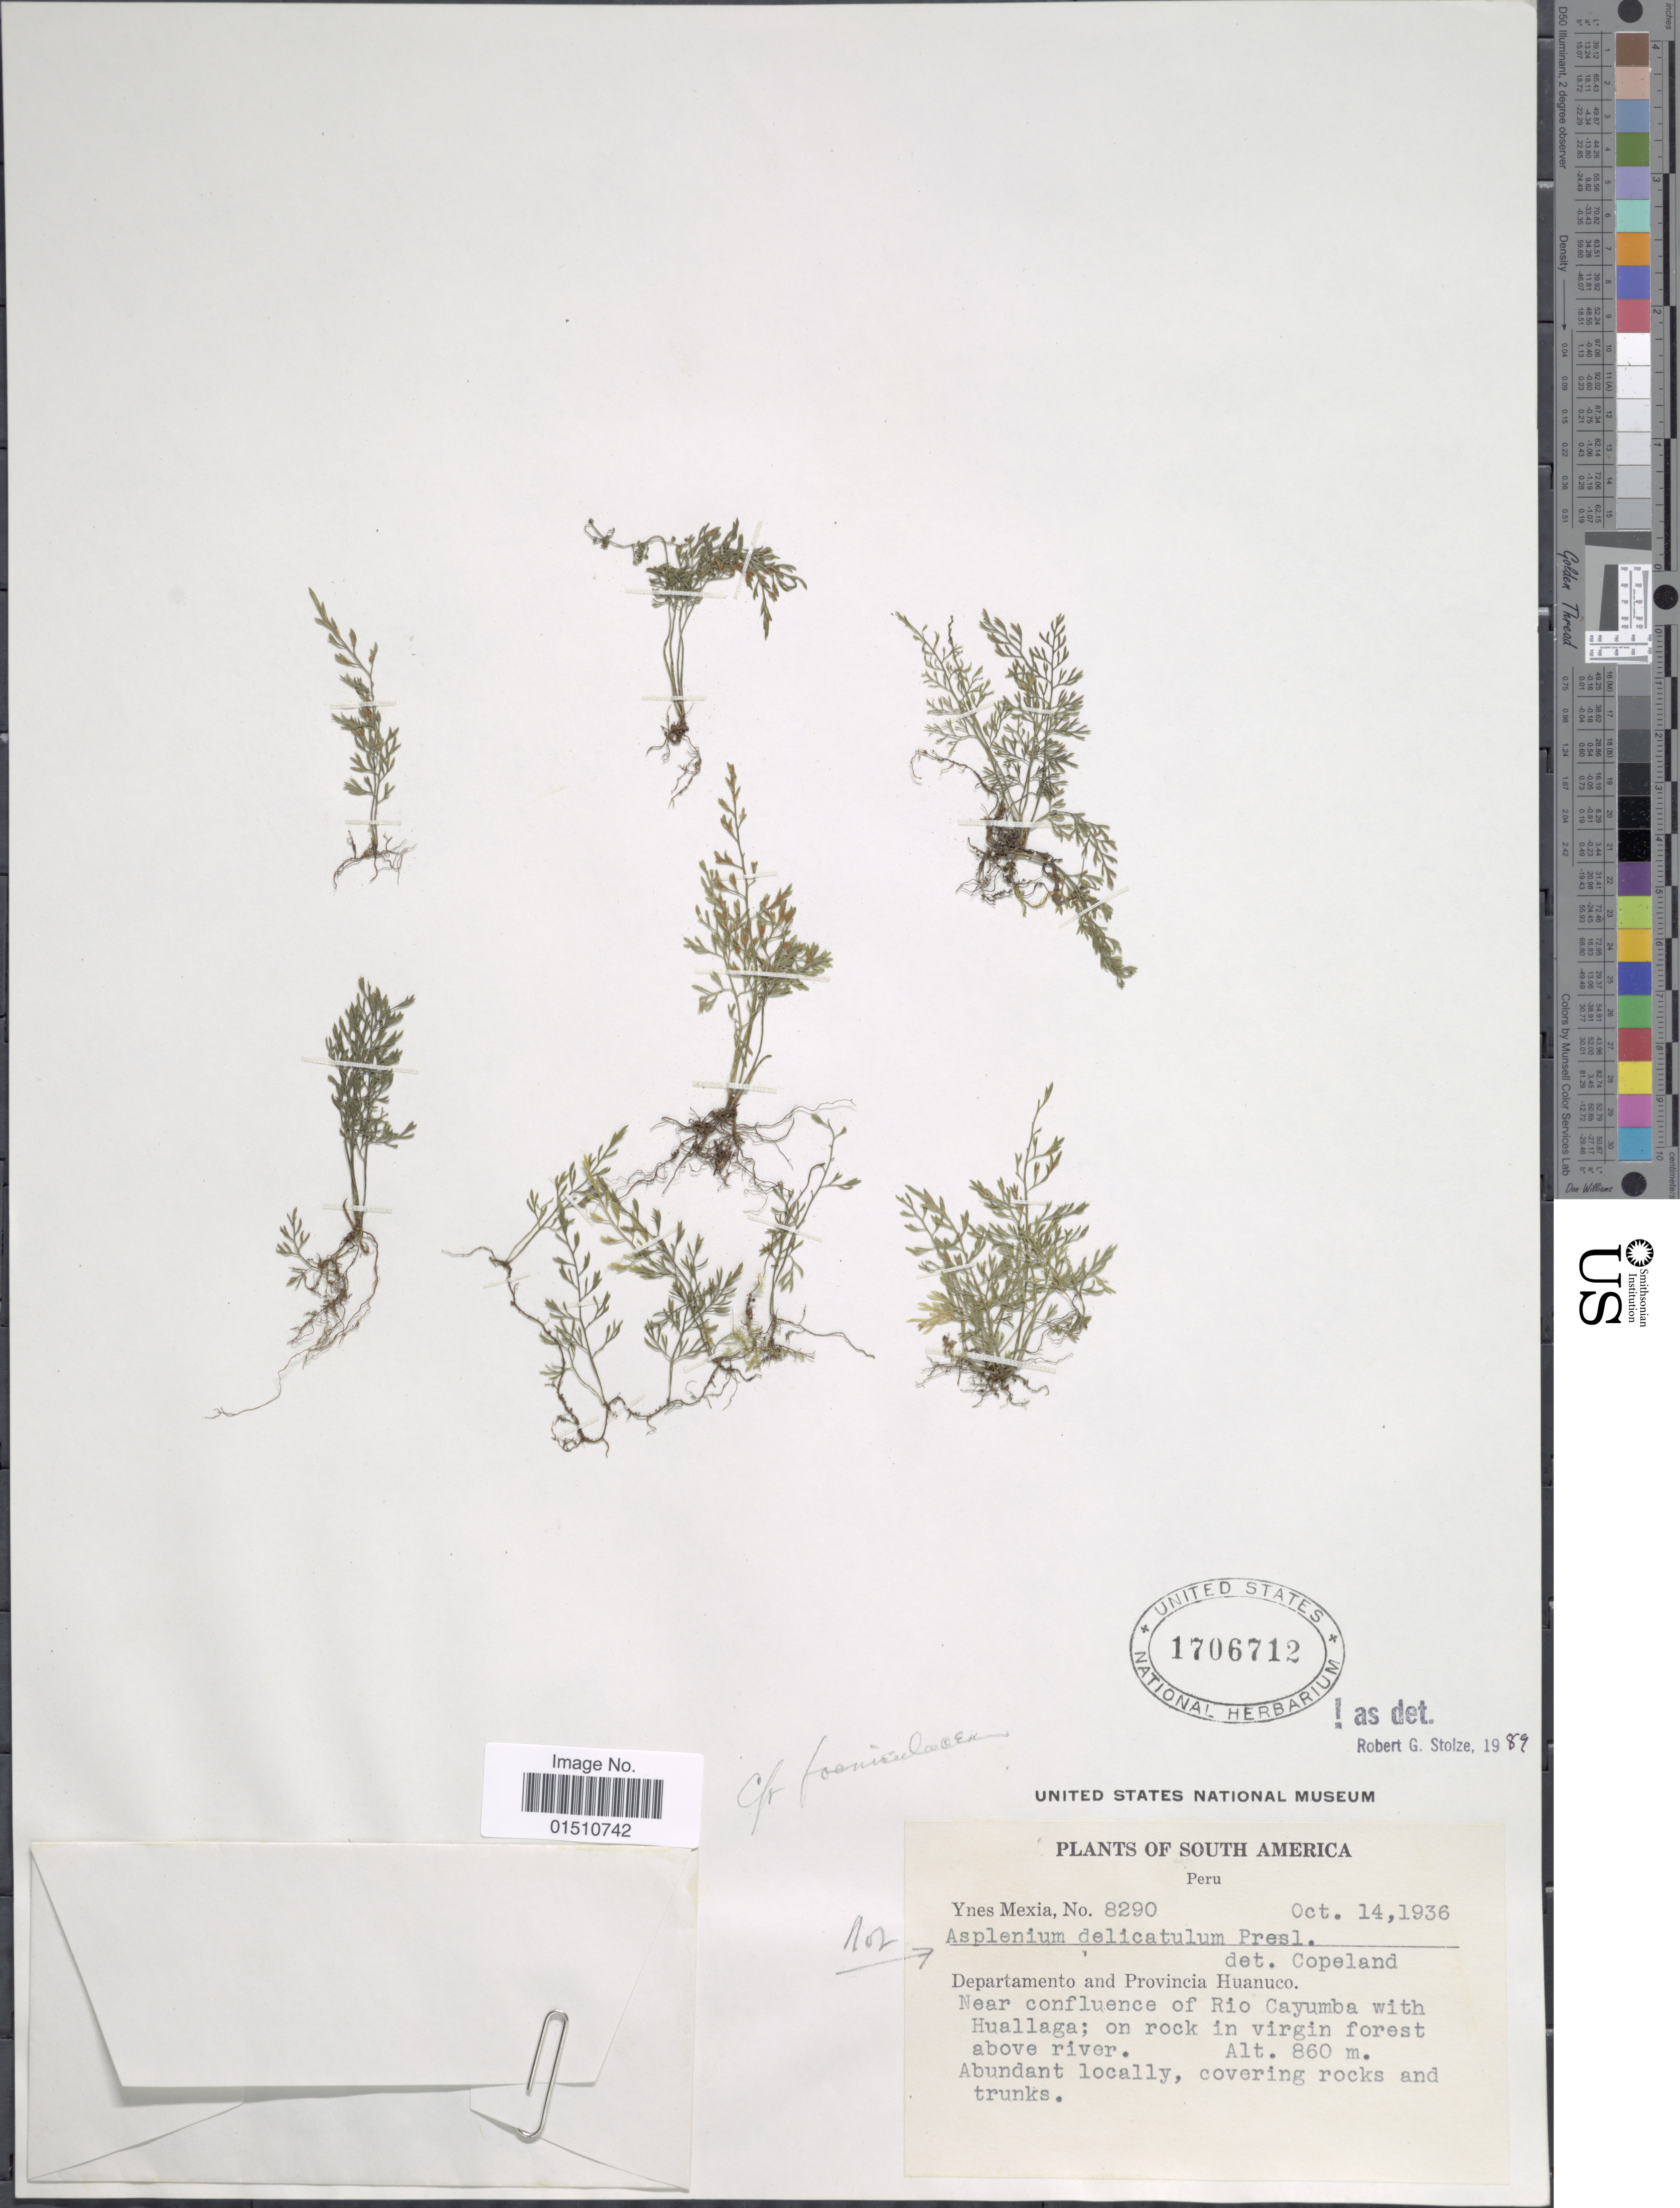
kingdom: Plantae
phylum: Tracheophyta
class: Polypodiopsida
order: Polypodiales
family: Aspleniaceae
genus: Asplenium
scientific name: Asplenium delicatulum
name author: C. Presl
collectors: Y. Mexia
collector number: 8290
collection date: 1936-10-14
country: Peru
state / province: Huánuco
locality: South America, Peru, Departamento and Provincia Huanuco, near confluence of Rio Cayumba with Huallaga.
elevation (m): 860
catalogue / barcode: US 1706712